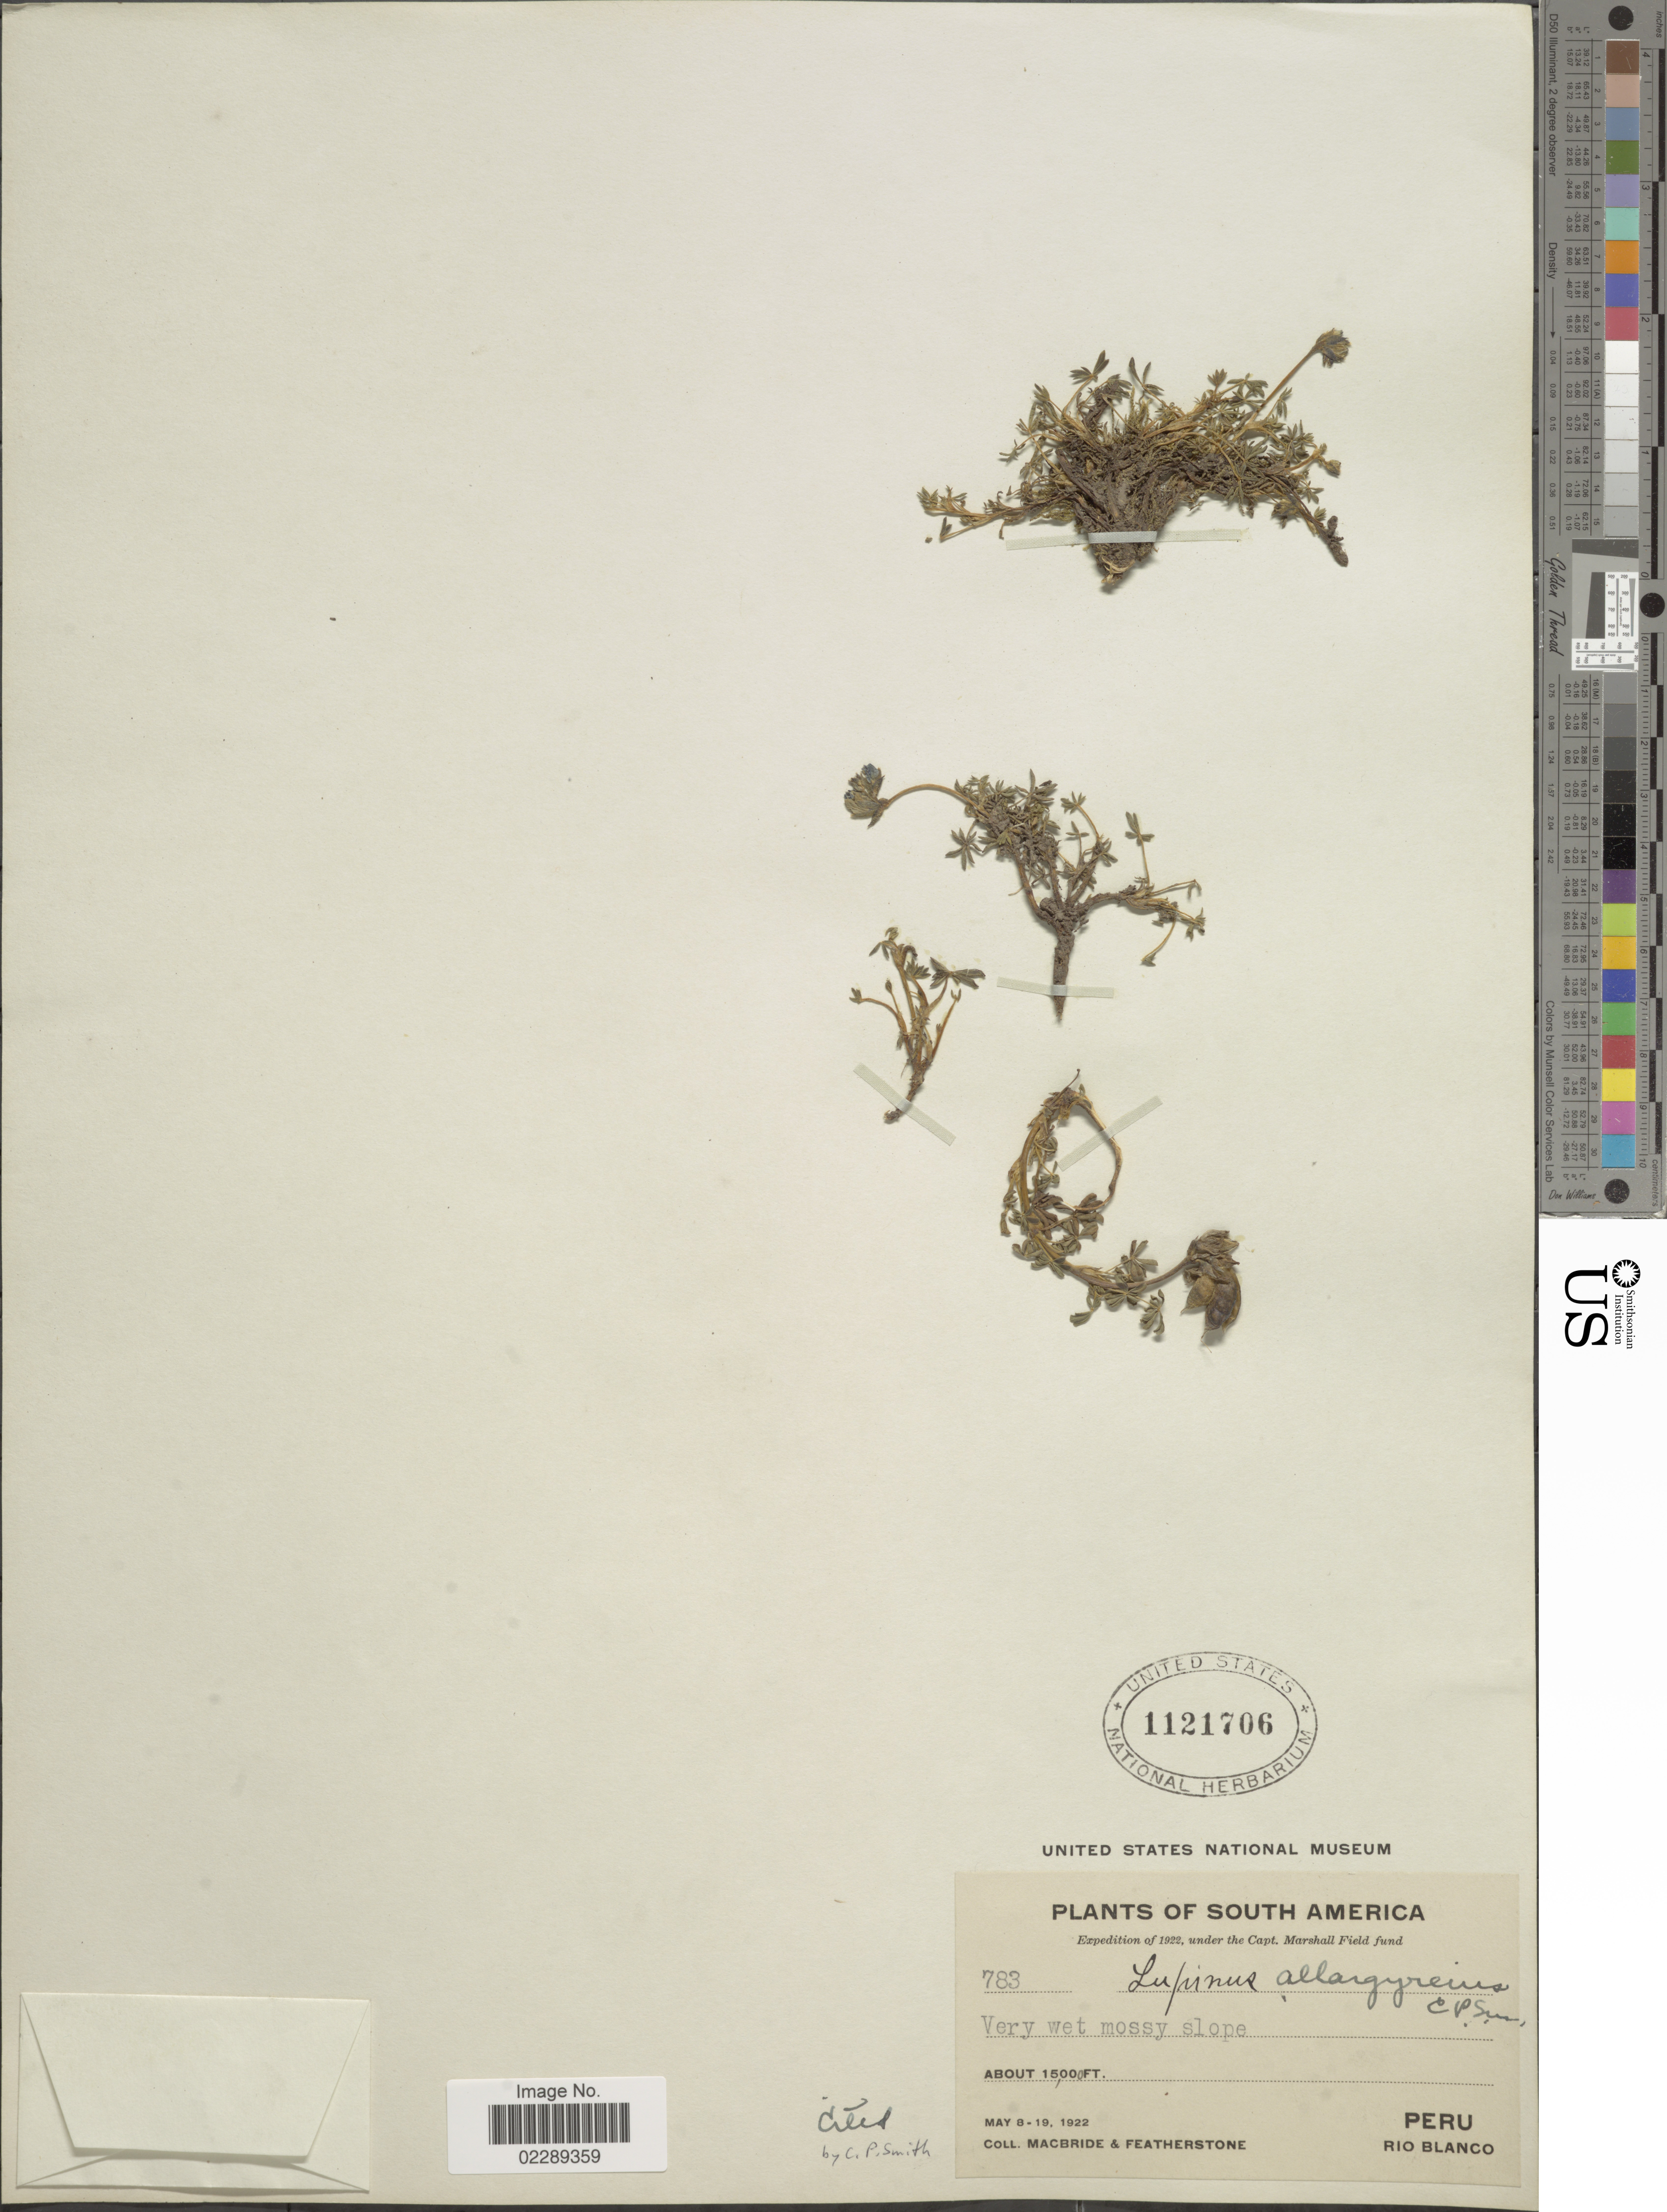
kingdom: Plantae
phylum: Tracheophyta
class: Magnoliopsida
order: Fabales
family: Fabaceae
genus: Lupinus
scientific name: Lupinus allargyreius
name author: C.P. Sm.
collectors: Macbride, -- & -. Featherstone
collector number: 783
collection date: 1922-05-08/1922-05-19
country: Peru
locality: Rio Blanco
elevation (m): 4572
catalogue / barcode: US 1121706